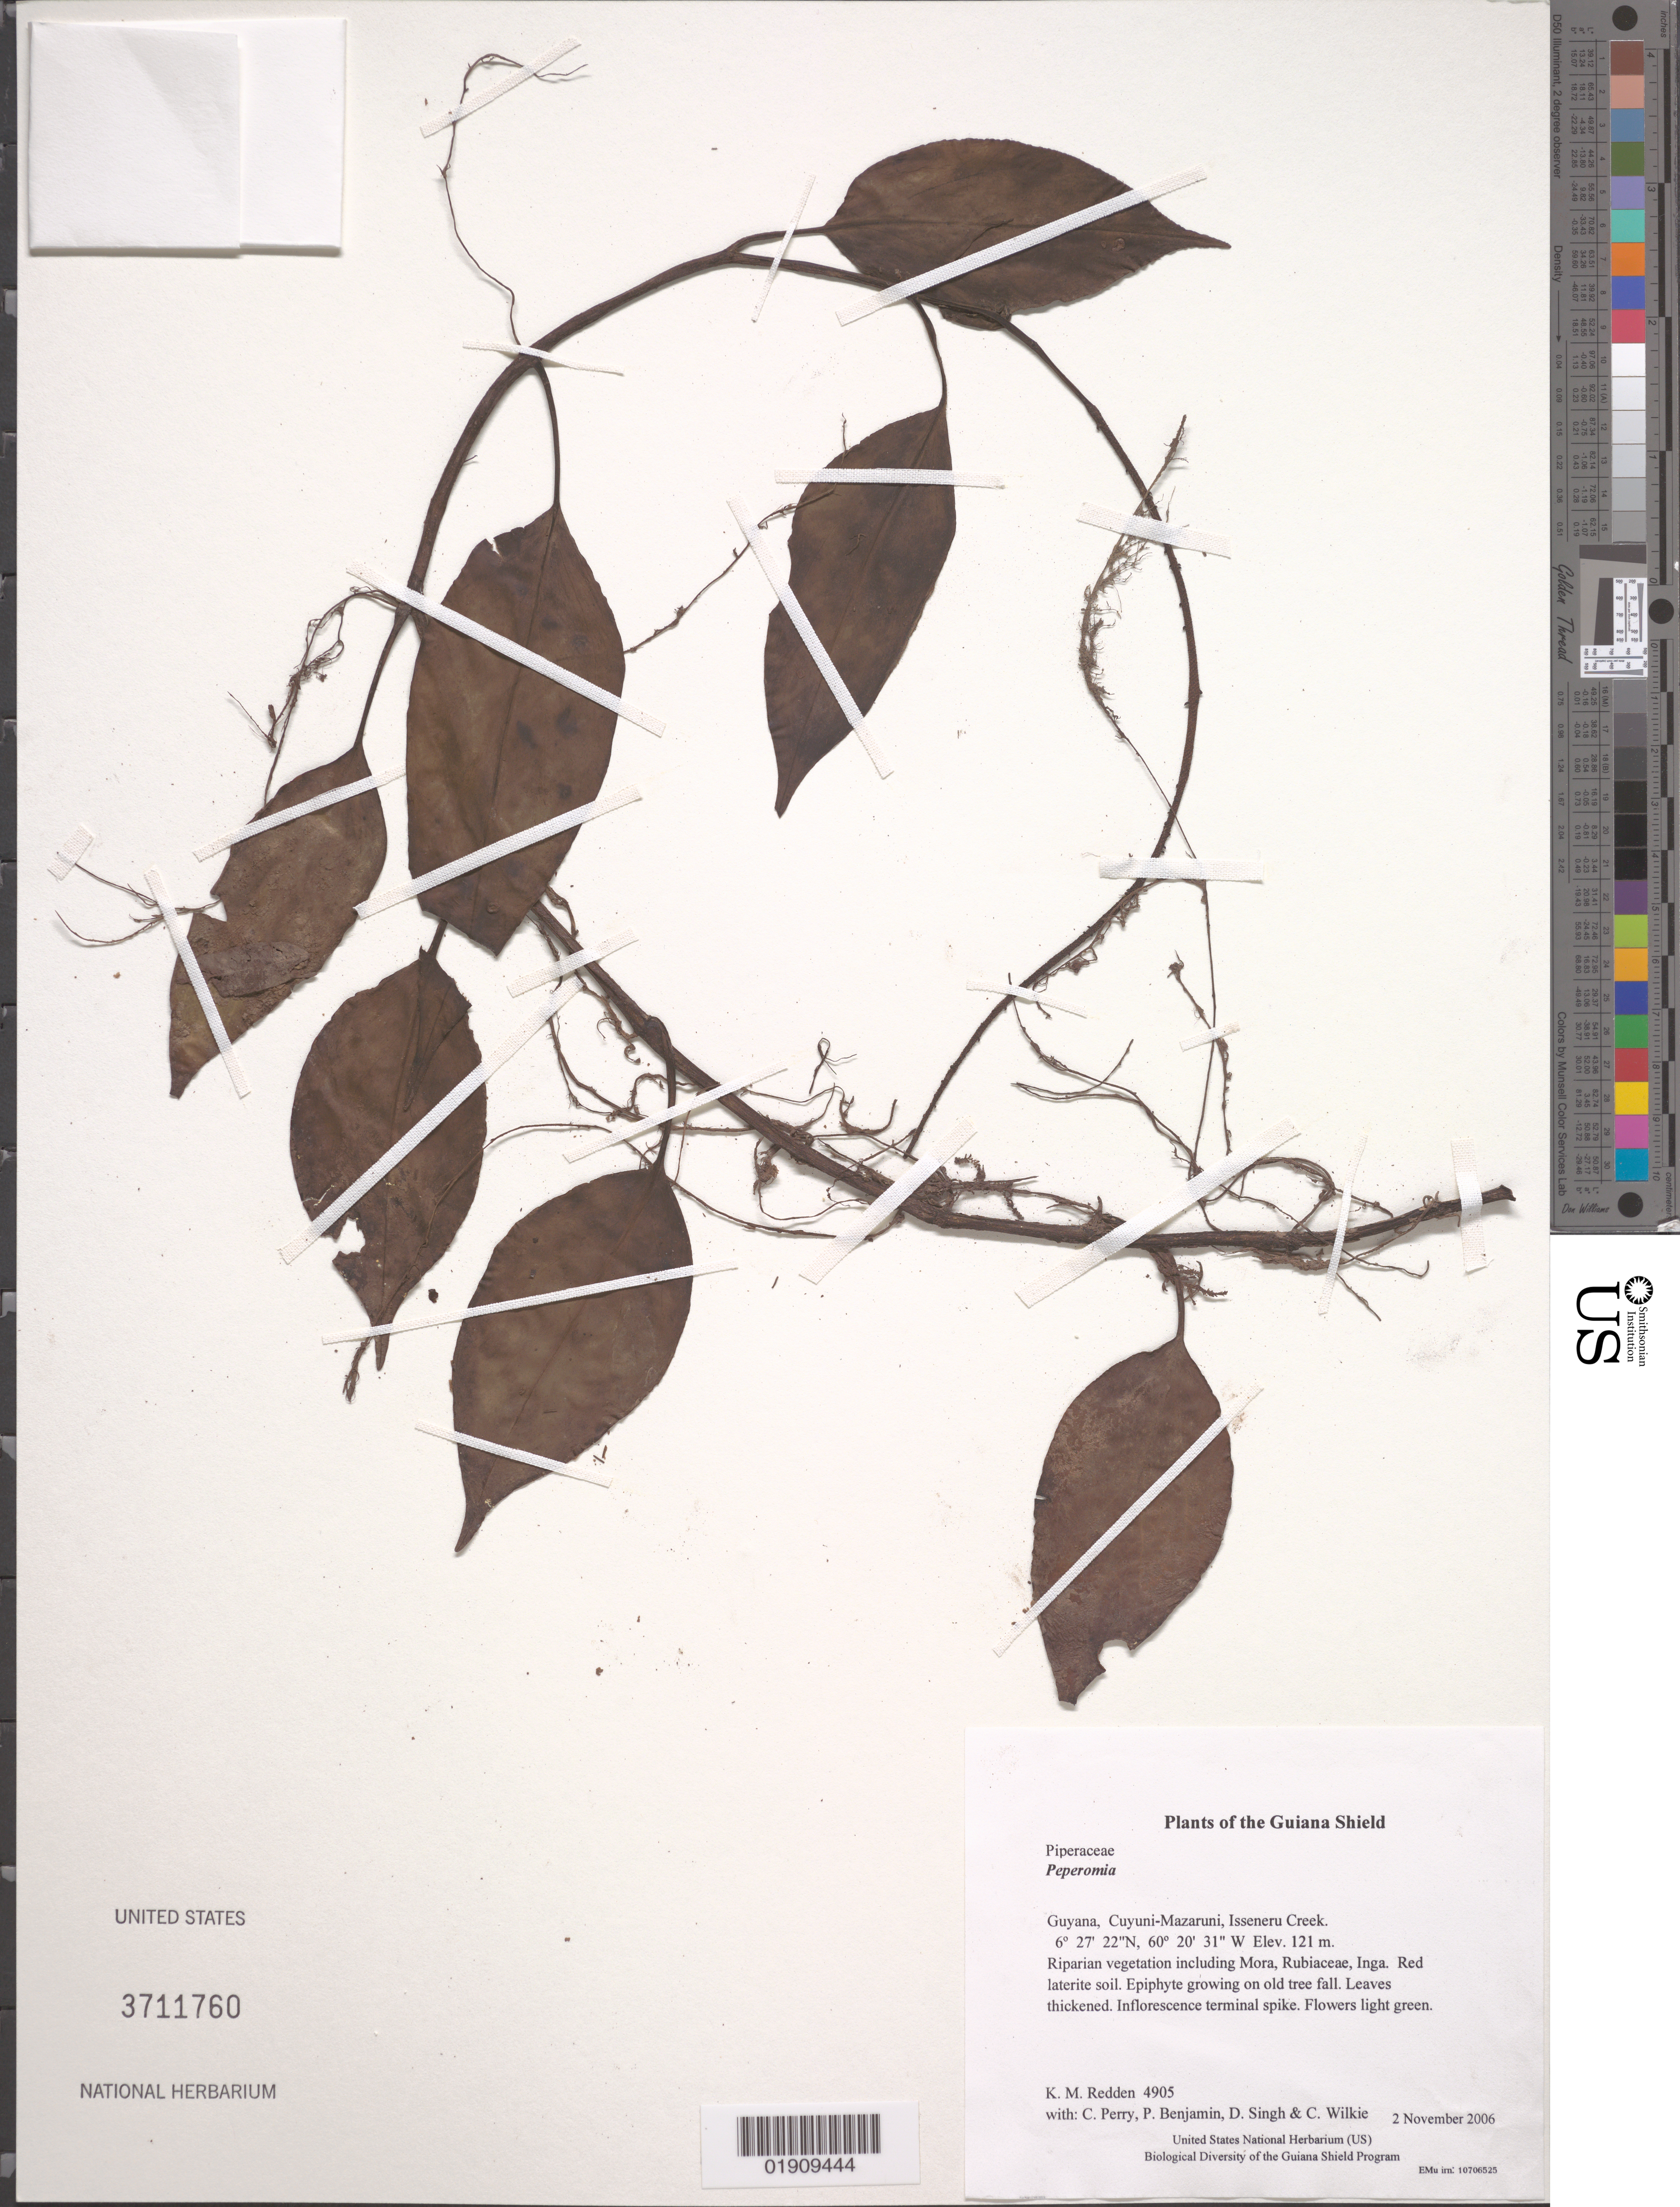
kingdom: Plantae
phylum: Tracheophyta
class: Magnoliopsida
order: Piperales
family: Piperaceae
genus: Peperomia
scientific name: Peperomia macrostachya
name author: (Vahl) A. Dietr.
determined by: Jiménez, José Estaban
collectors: K. M. Redden, C. Perry, P. Benjamin, D. Singh & C. Wilkie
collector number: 4905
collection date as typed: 2 November 2006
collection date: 2006-11-02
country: Guyana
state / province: Cuyuni-Mazaruni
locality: Isseneru Creek.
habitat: Riparian vegetation including Mora, Rubiaceae, Inga. Red laterite soil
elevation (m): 121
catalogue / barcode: US 3711760